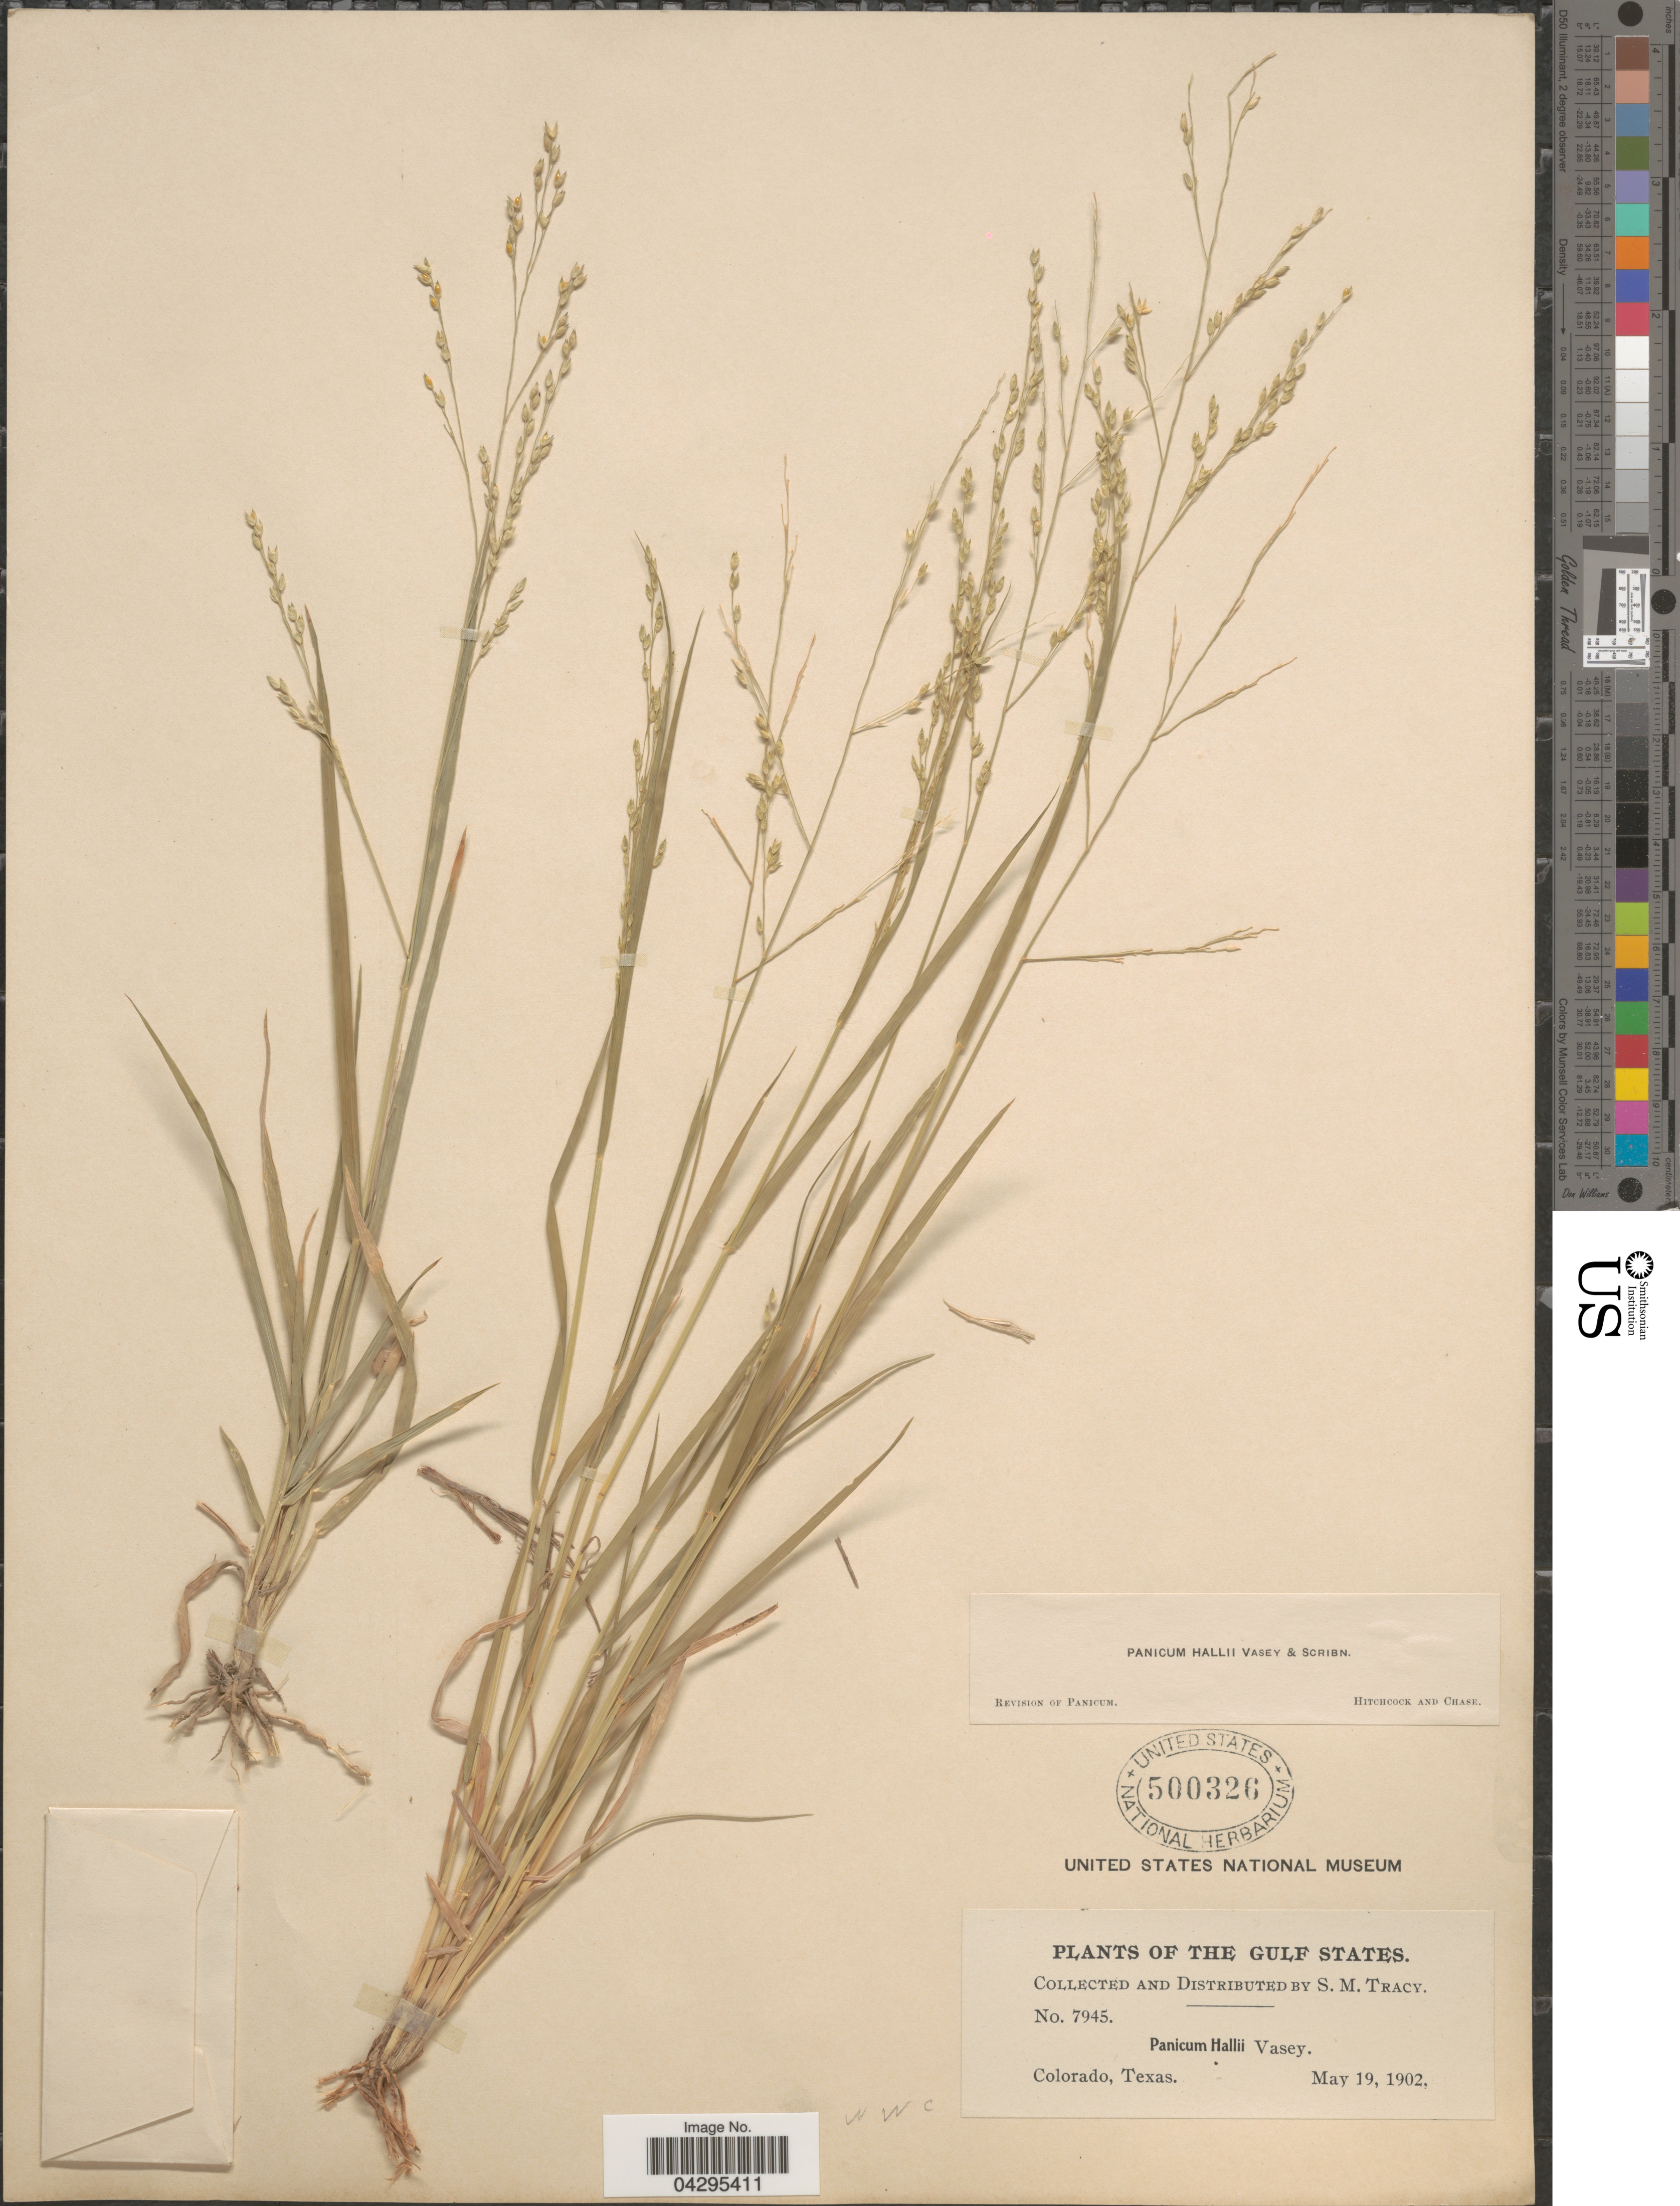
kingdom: Plantae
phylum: Tracheophyta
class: Liliopsida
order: Poales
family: Poaceae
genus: Panicum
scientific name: Panicum hallii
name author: Vasey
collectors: S. M. Tracy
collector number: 7945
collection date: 1902-05-19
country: United States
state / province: Texas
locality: The Gulf States. Colorado.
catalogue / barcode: US 500326